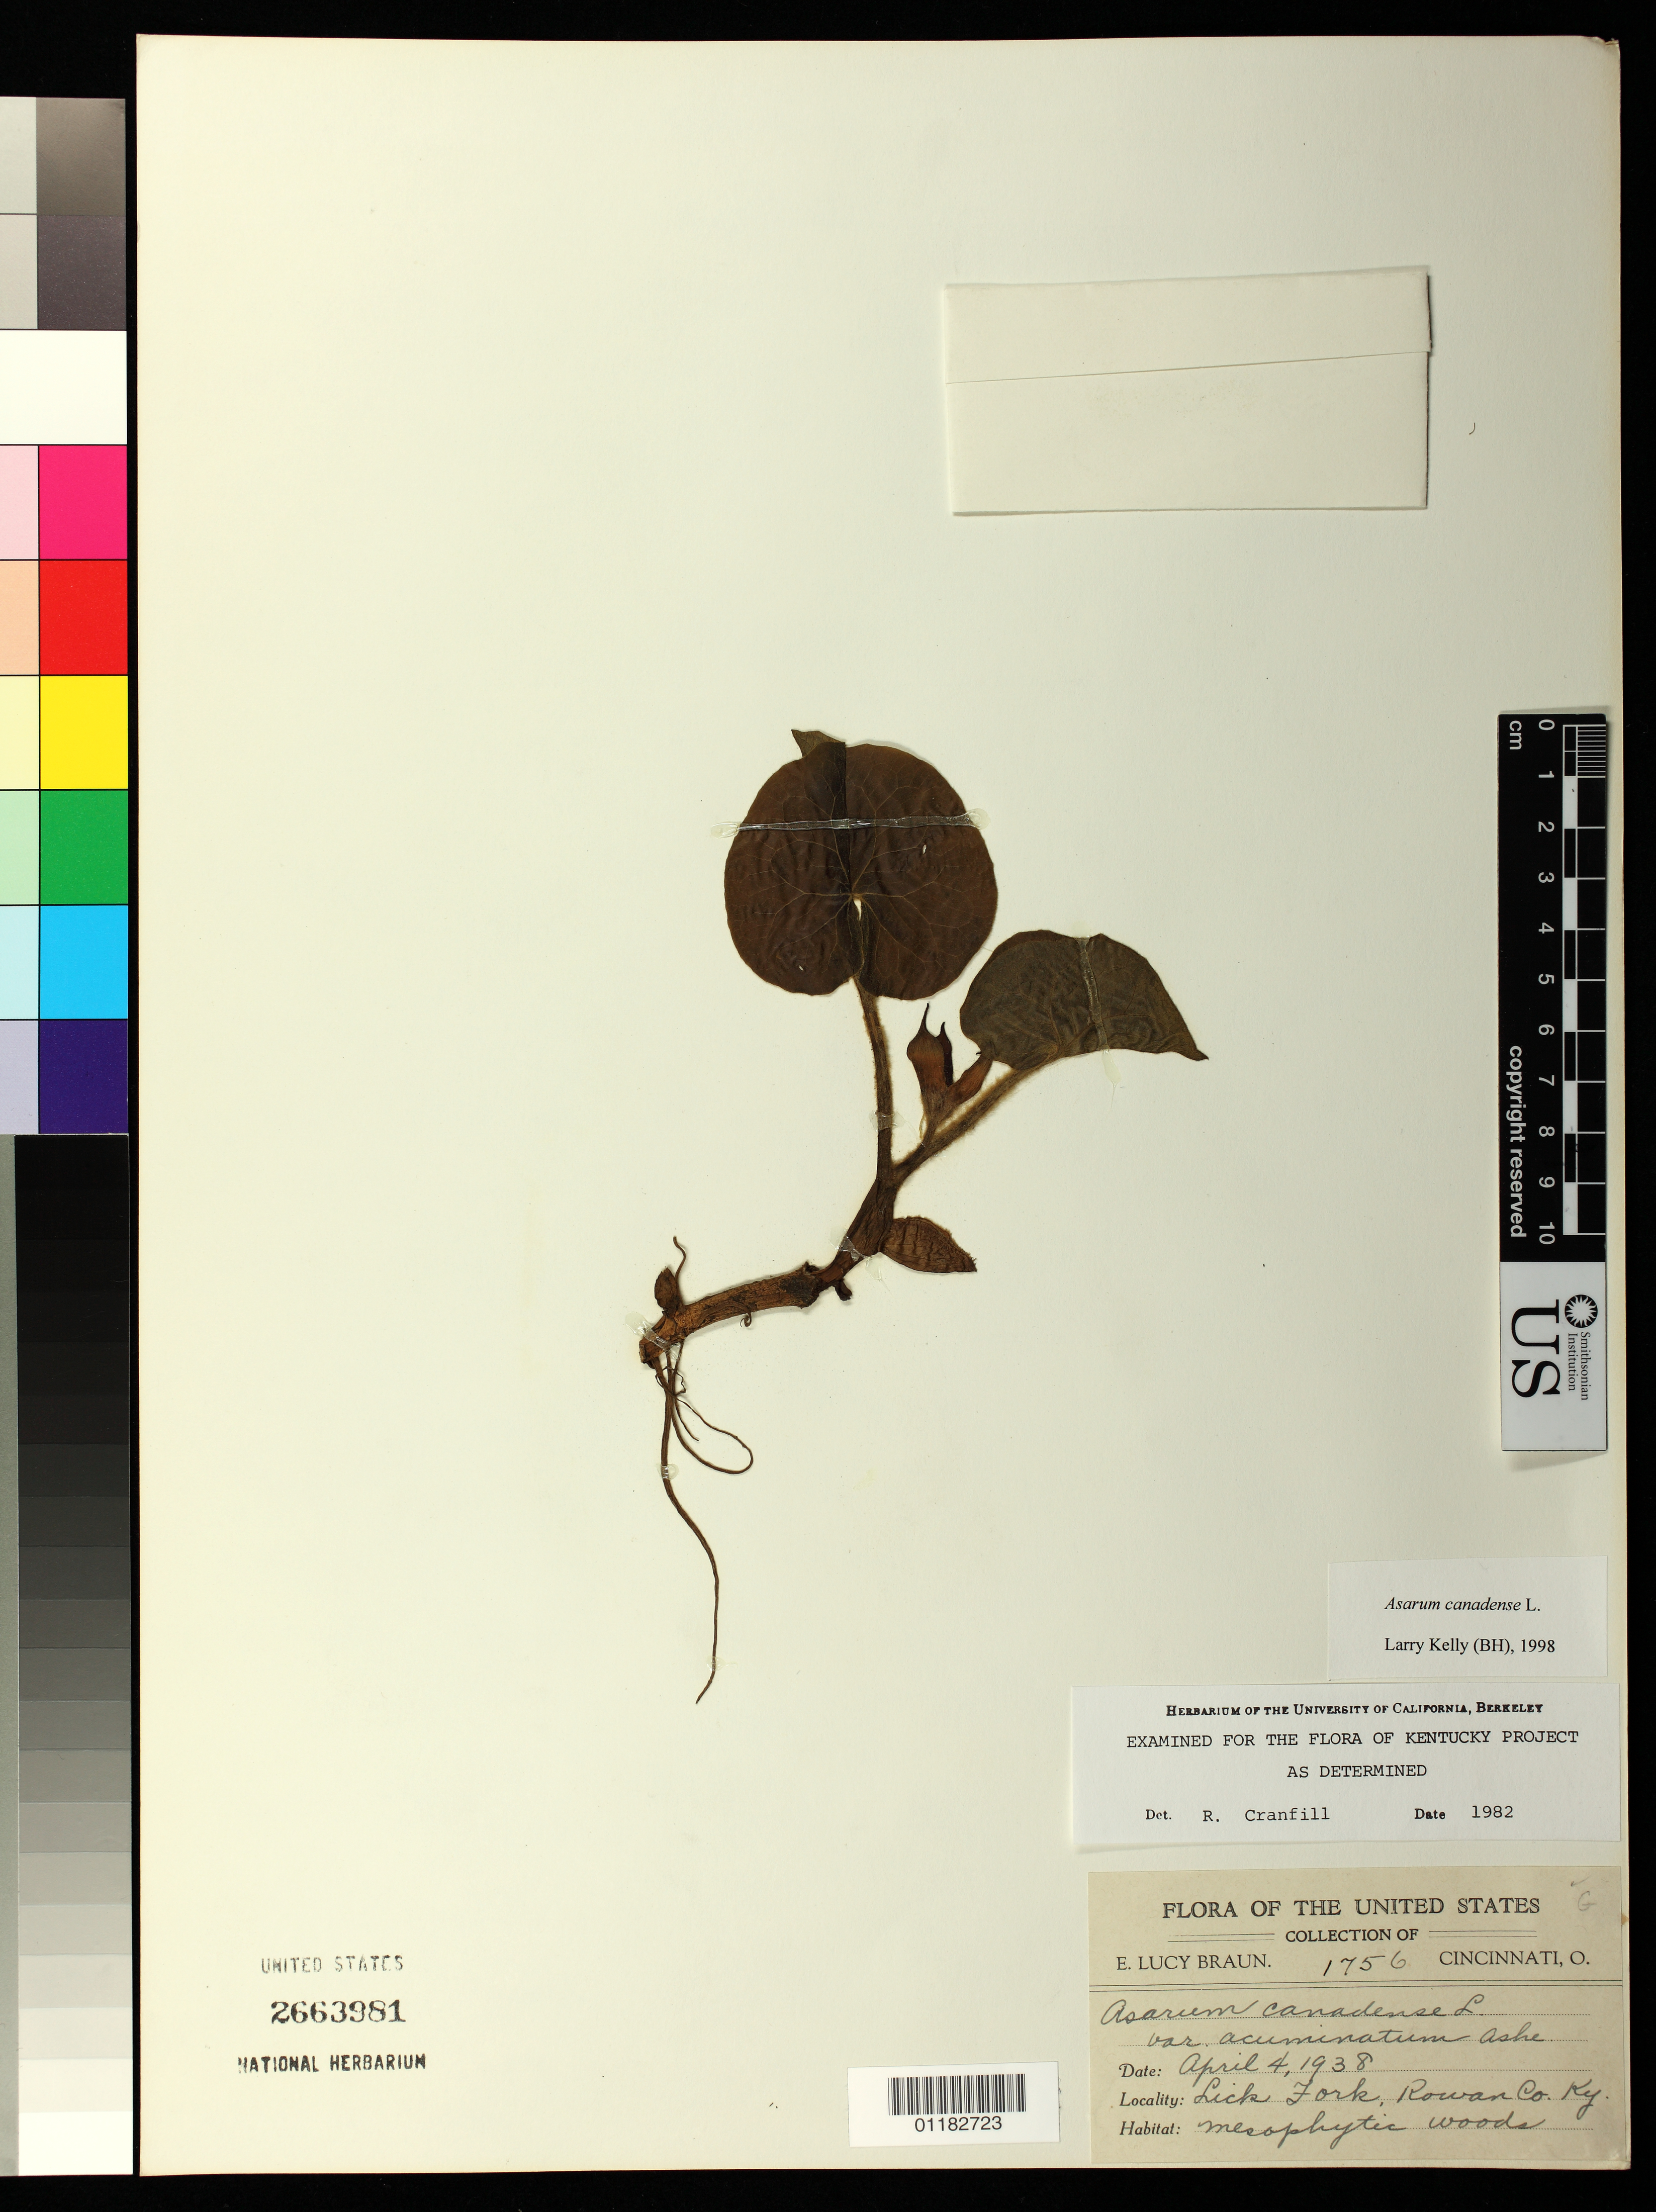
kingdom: Plantae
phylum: Tracheophyta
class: Magnoliopsida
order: Piperales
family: Aristolochiaceae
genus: Asarum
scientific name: Asarum canadense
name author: L.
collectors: E. L. Braun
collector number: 1756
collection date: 1938-04-04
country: United States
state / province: Kentucky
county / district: Rowan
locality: Lick Fork, Rowan County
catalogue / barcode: US 2663981